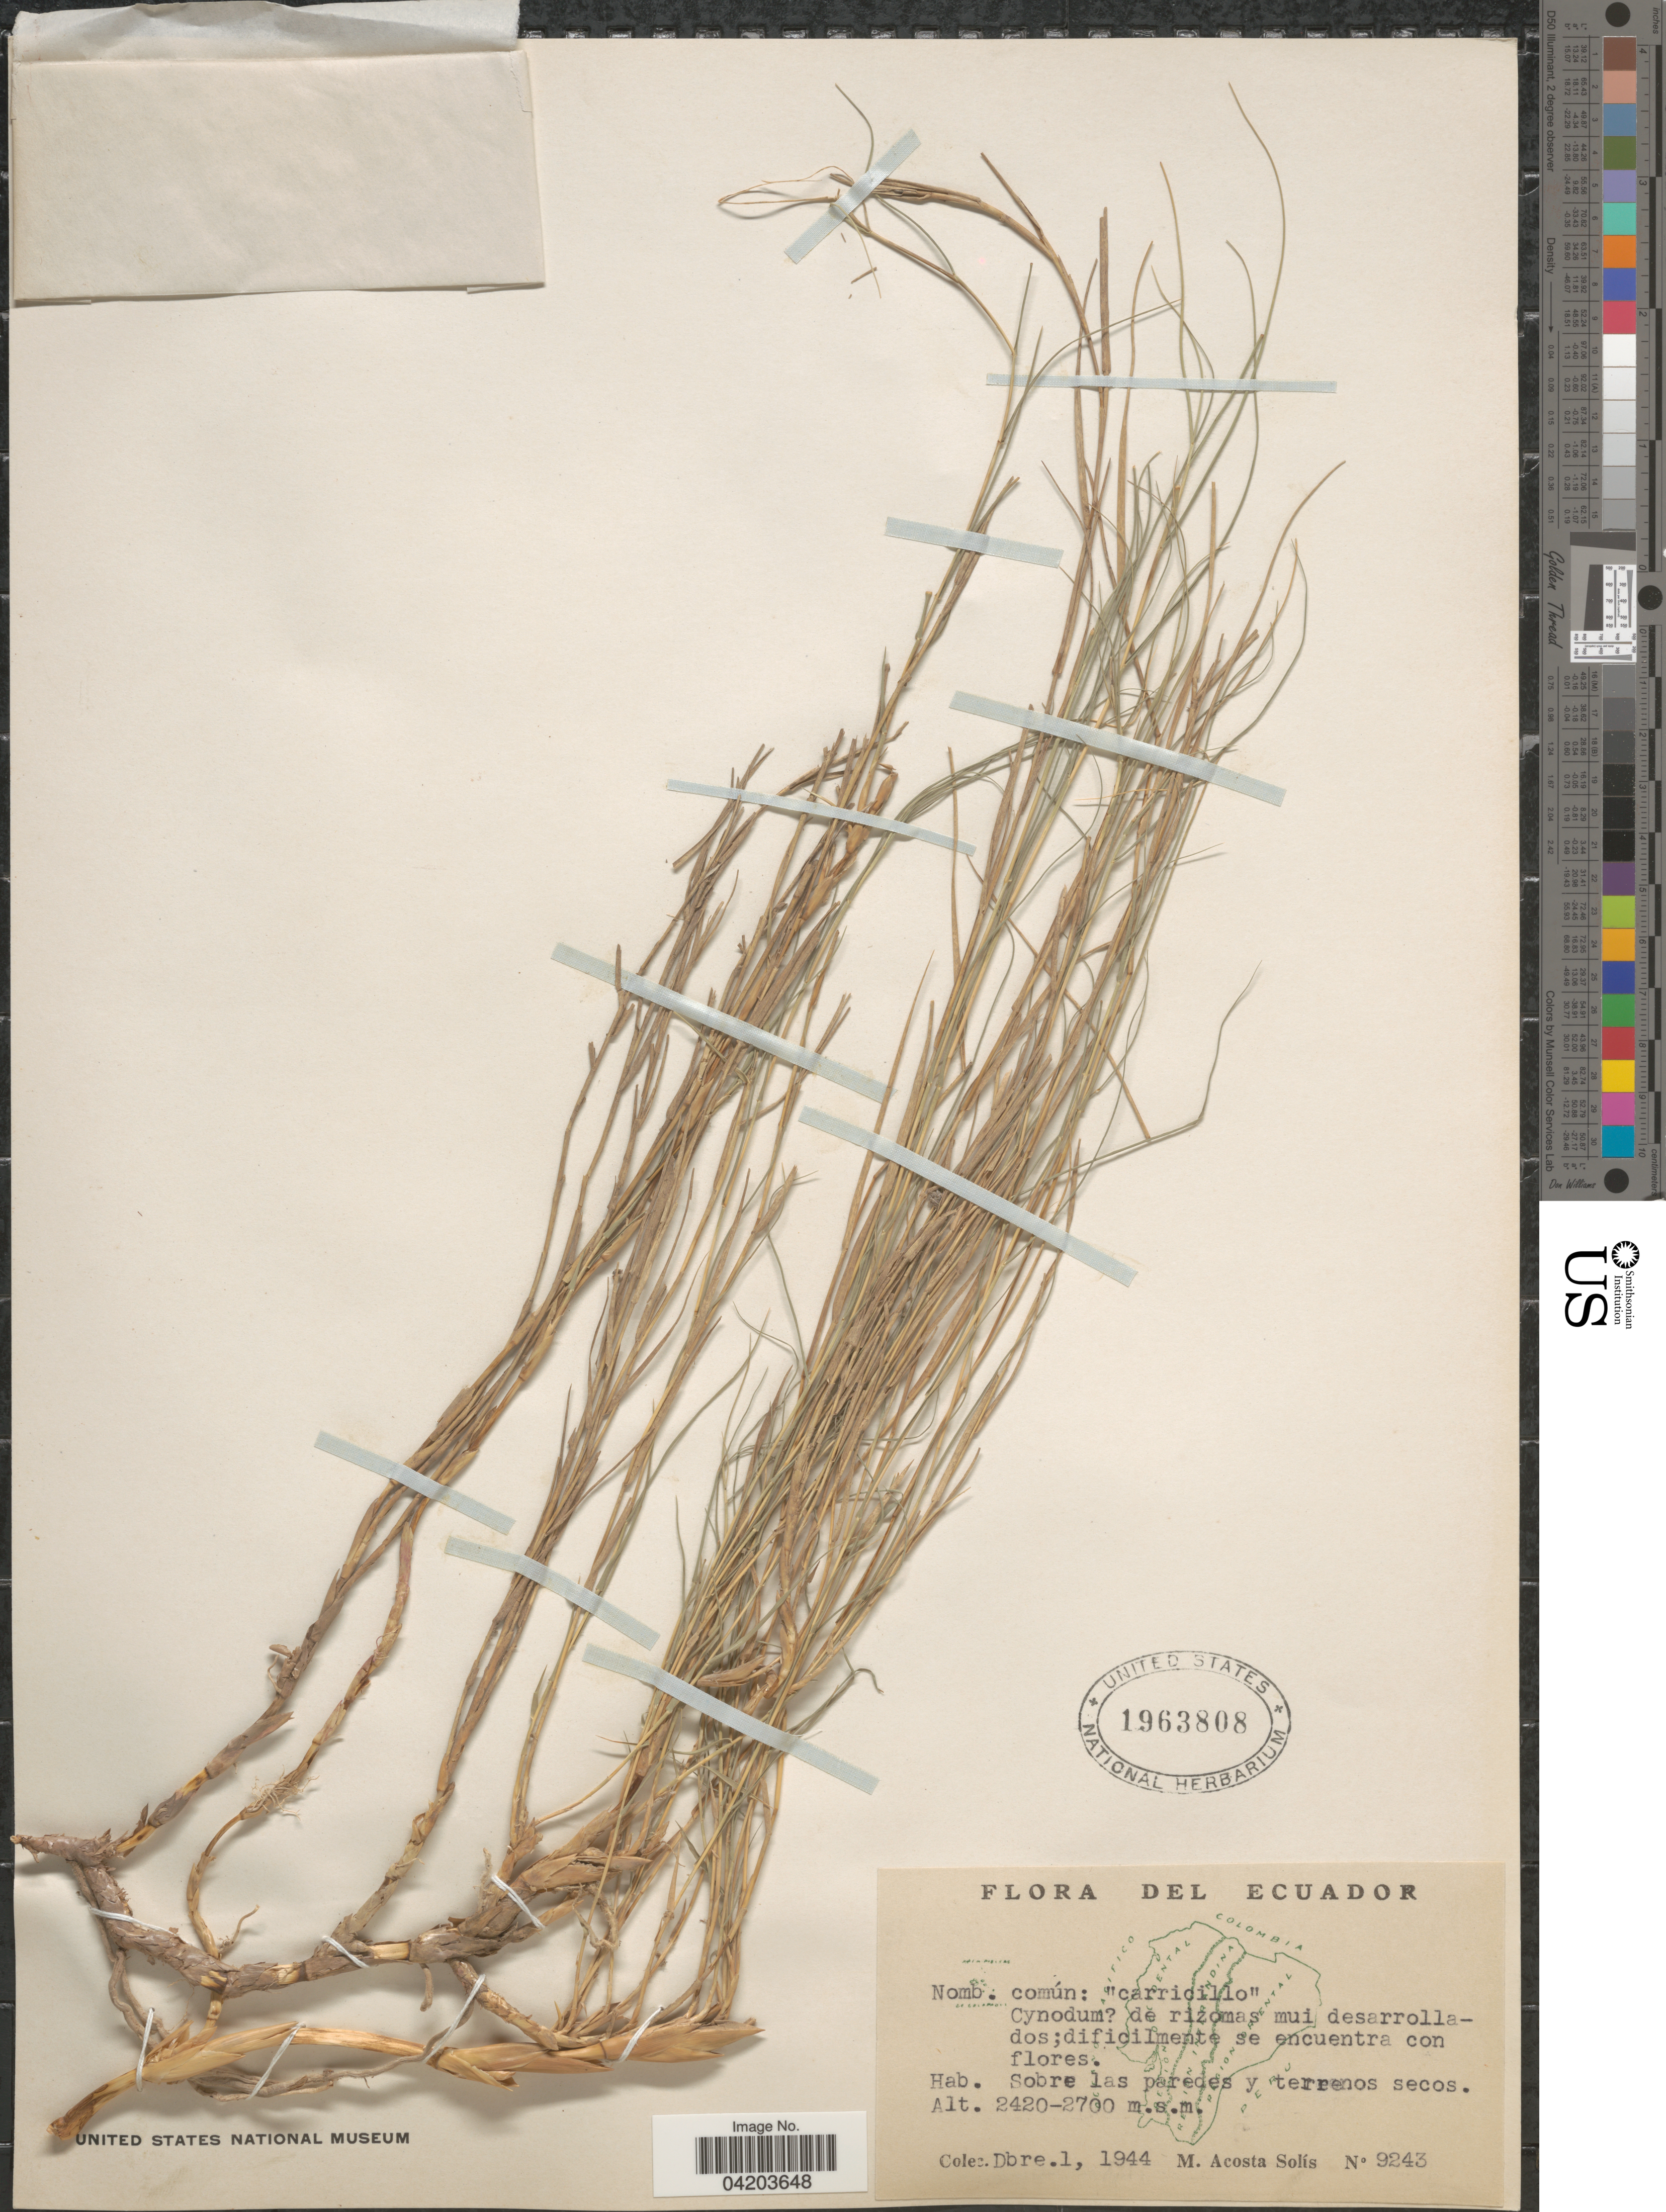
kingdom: Plantae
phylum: Tracheophyta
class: Liliopsida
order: Poales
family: Poaceae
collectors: M. Acosta Solis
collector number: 9243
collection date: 1944-12-01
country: Ecuador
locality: Sobre las paredes y terrenos secos.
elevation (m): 2420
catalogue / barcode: US 1963808